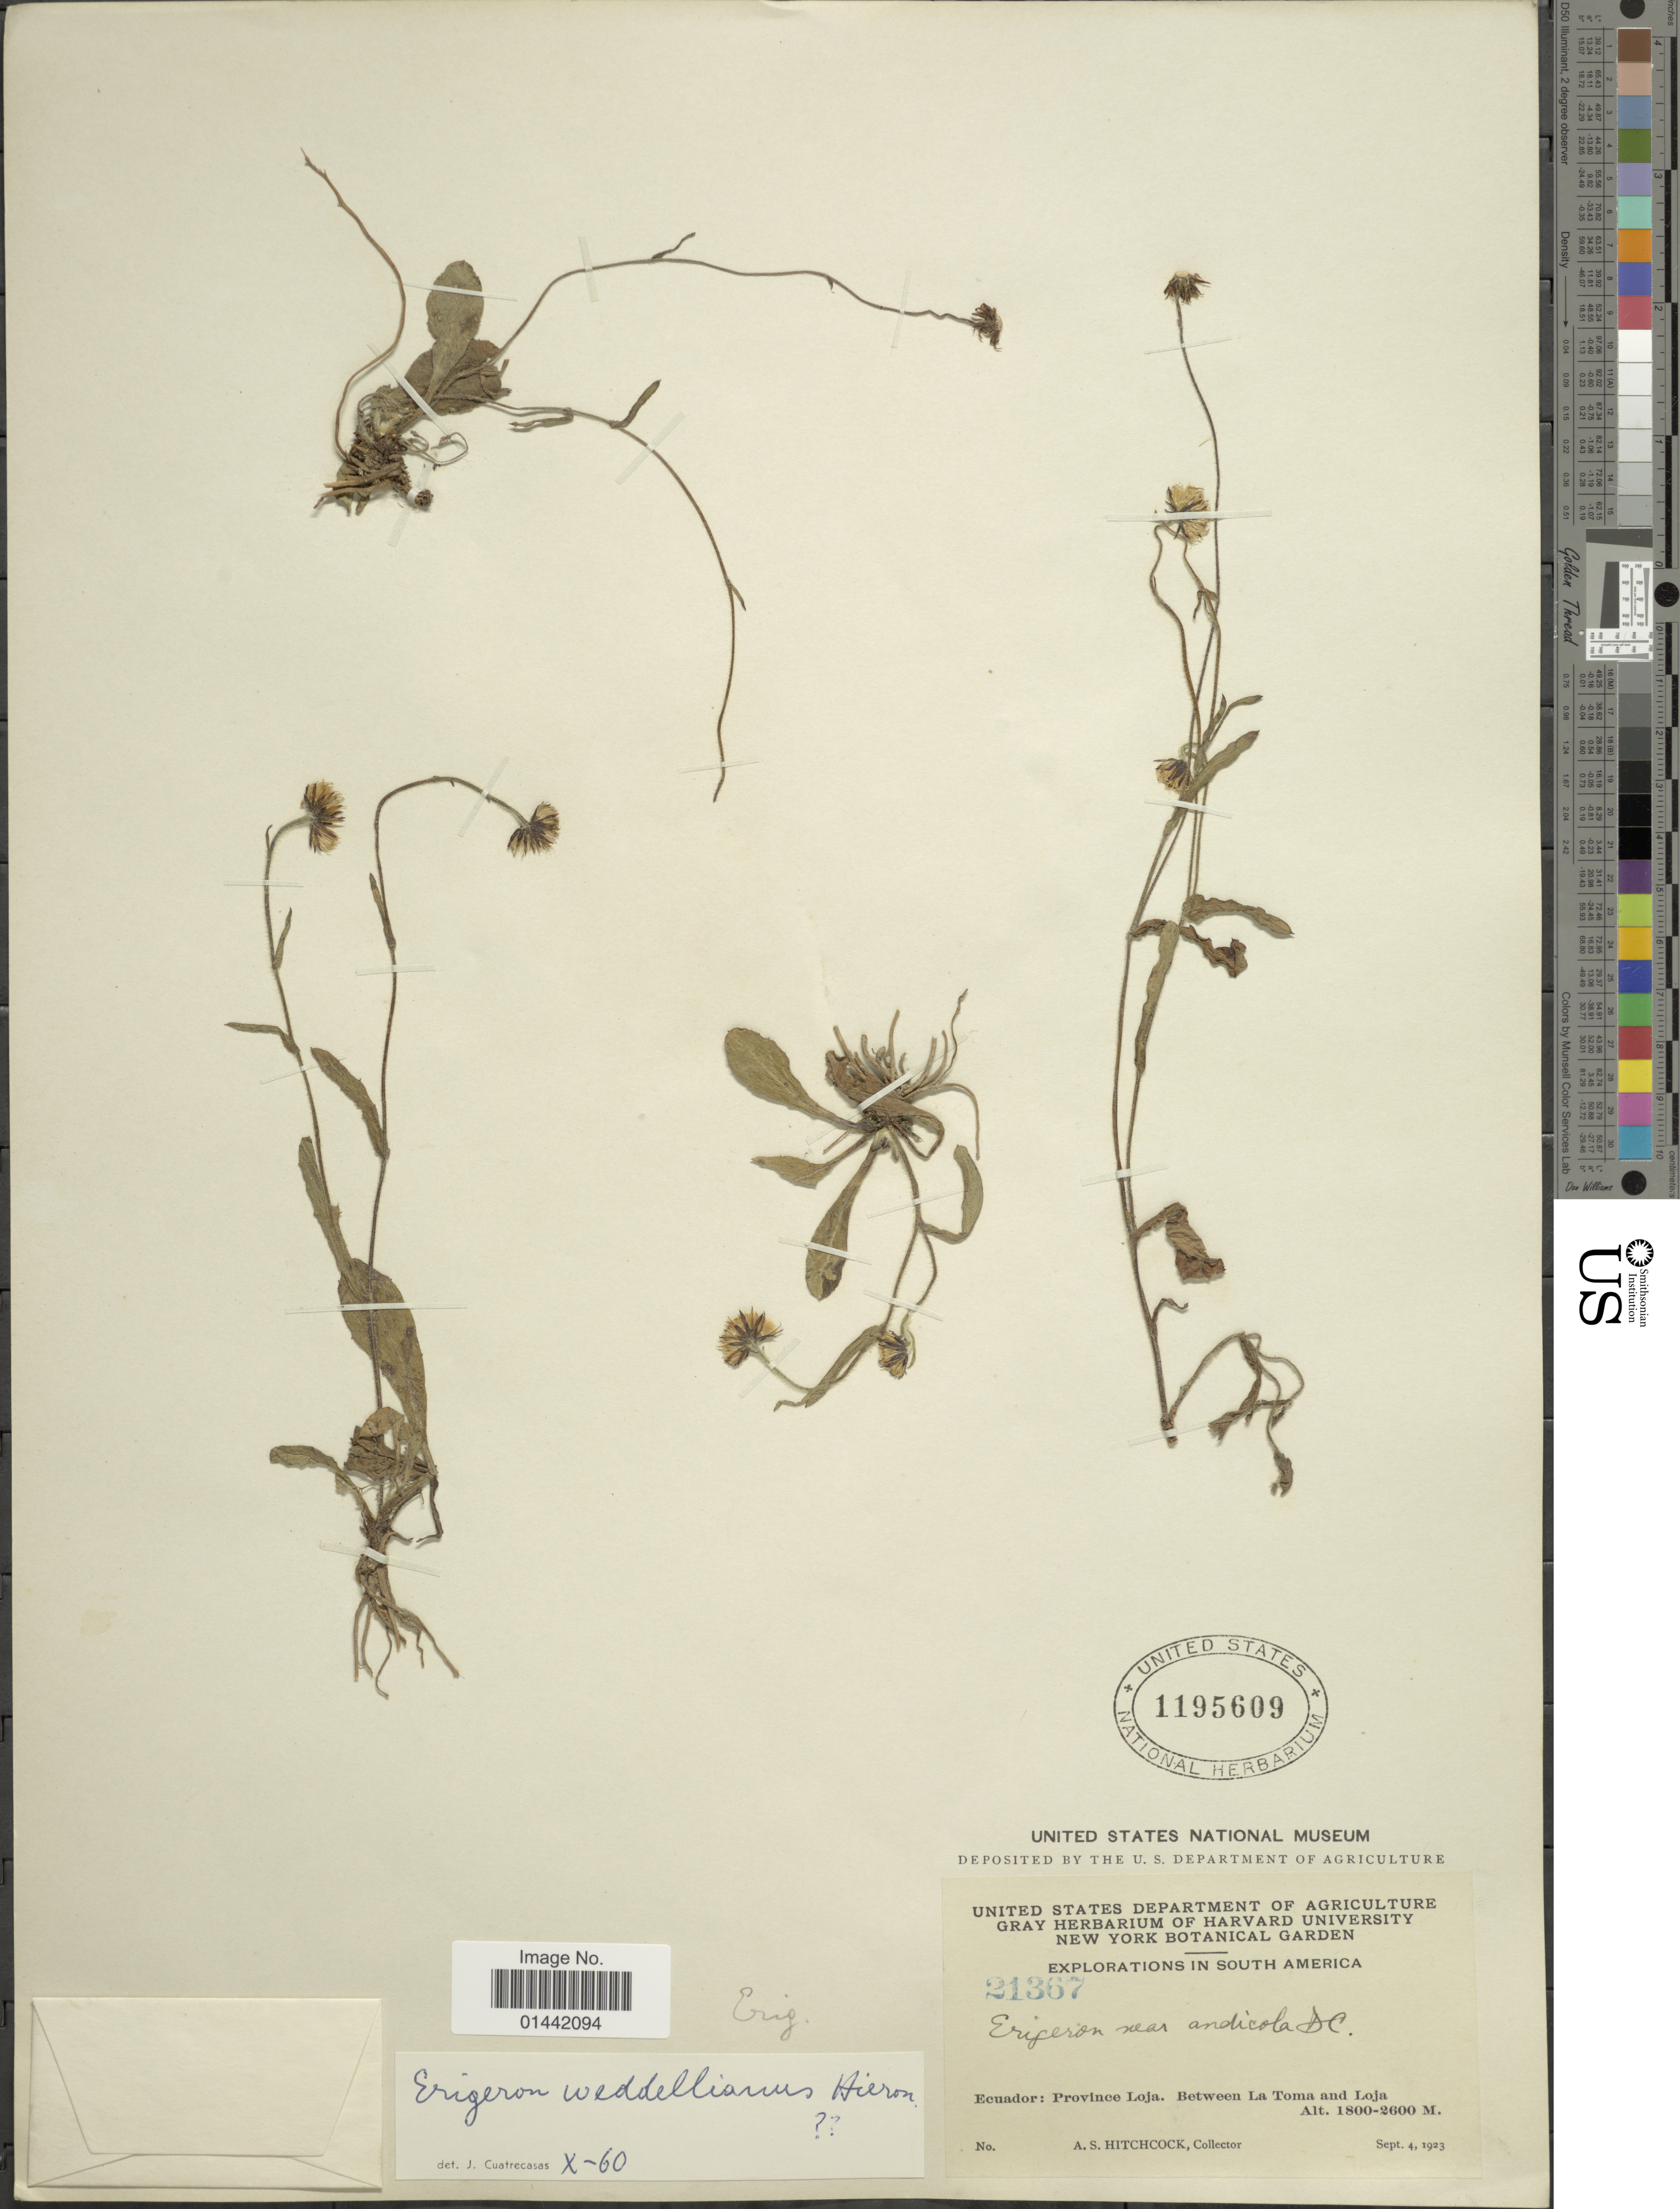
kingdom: Plantae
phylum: Tracheophyta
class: Magnoliopsida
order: Asterales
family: Asteraceae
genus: Erigeron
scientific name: Erigeron ecuadoriensis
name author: Hieron.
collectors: A. S. Hitchcock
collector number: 21367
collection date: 1923-09-04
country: Ecuador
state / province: Loja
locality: South America, between La Toma and Loja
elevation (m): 1800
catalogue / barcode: US 1195609